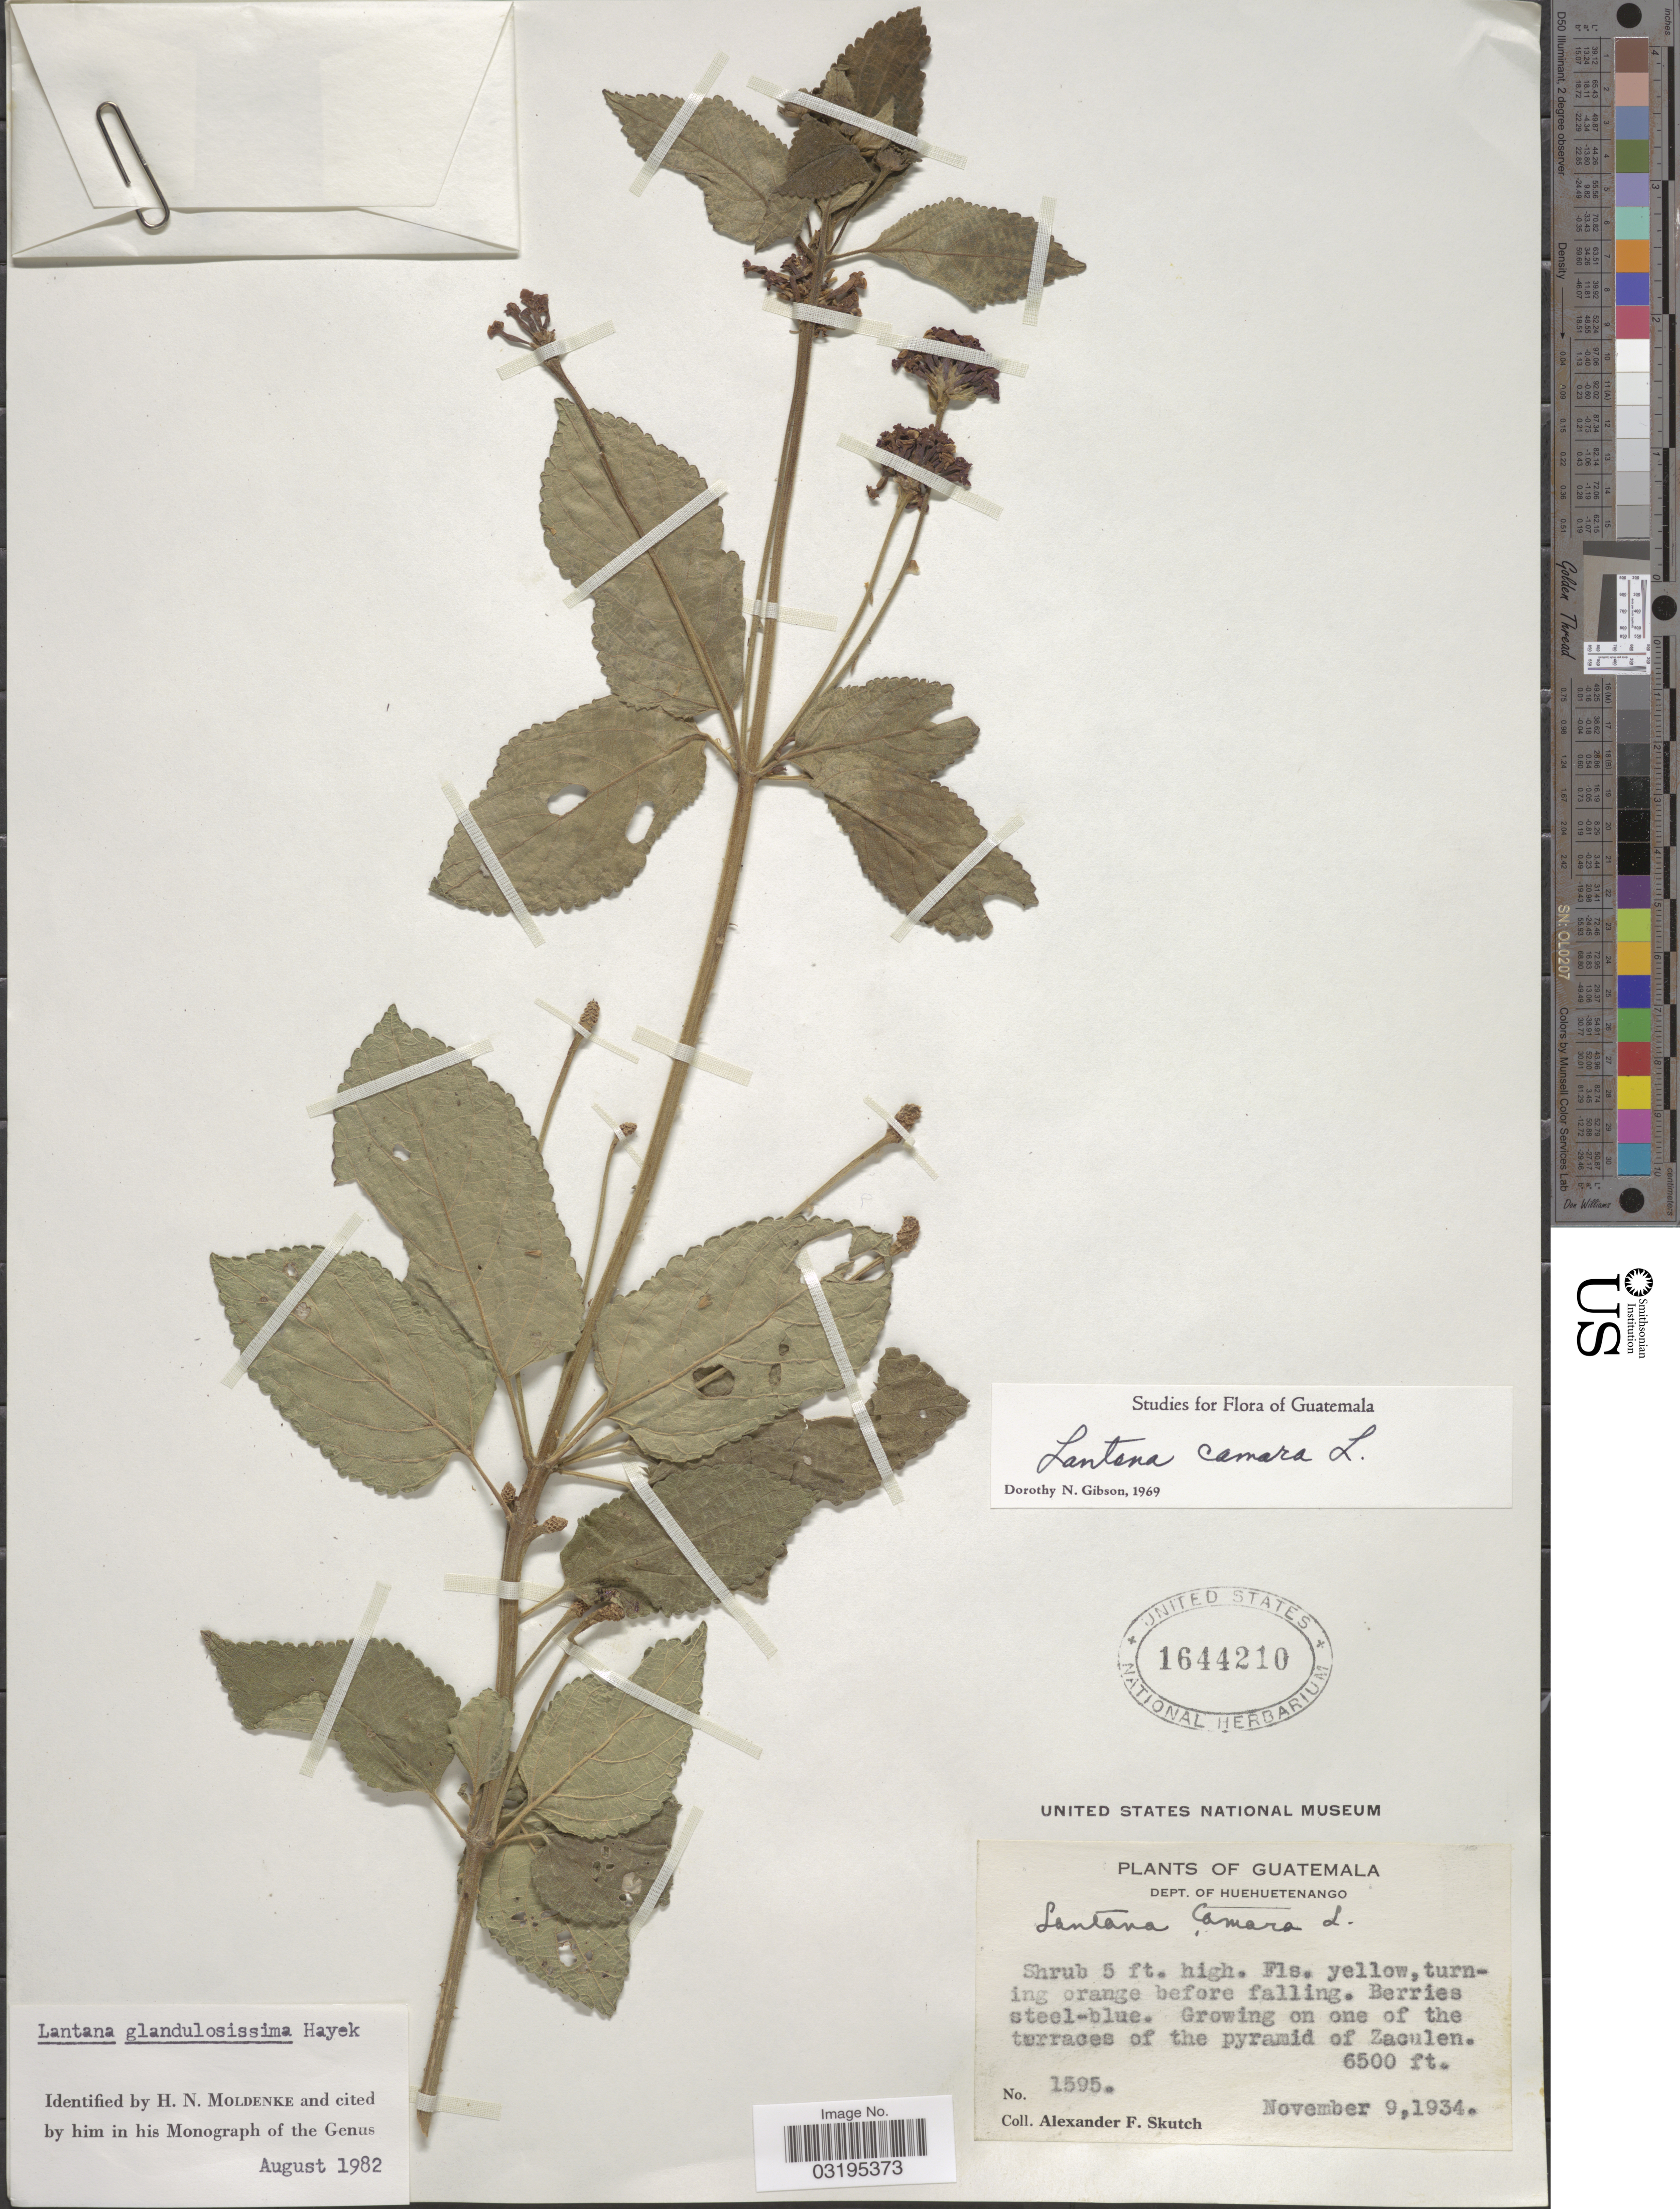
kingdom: Plantae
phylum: Tracheophyta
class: Magnoliopsida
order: Lamiales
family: Verbenaceae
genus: Lantana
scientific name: Lantana glandulosissima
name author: Hayek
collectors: A. F. Skutch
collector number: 1595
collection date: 1934-11-09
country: Guatemala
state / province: Huehuetenango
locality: Dept. of Huehuetenango. The pyramid of Zaculen.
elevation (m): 1981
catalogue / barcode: US 1644210